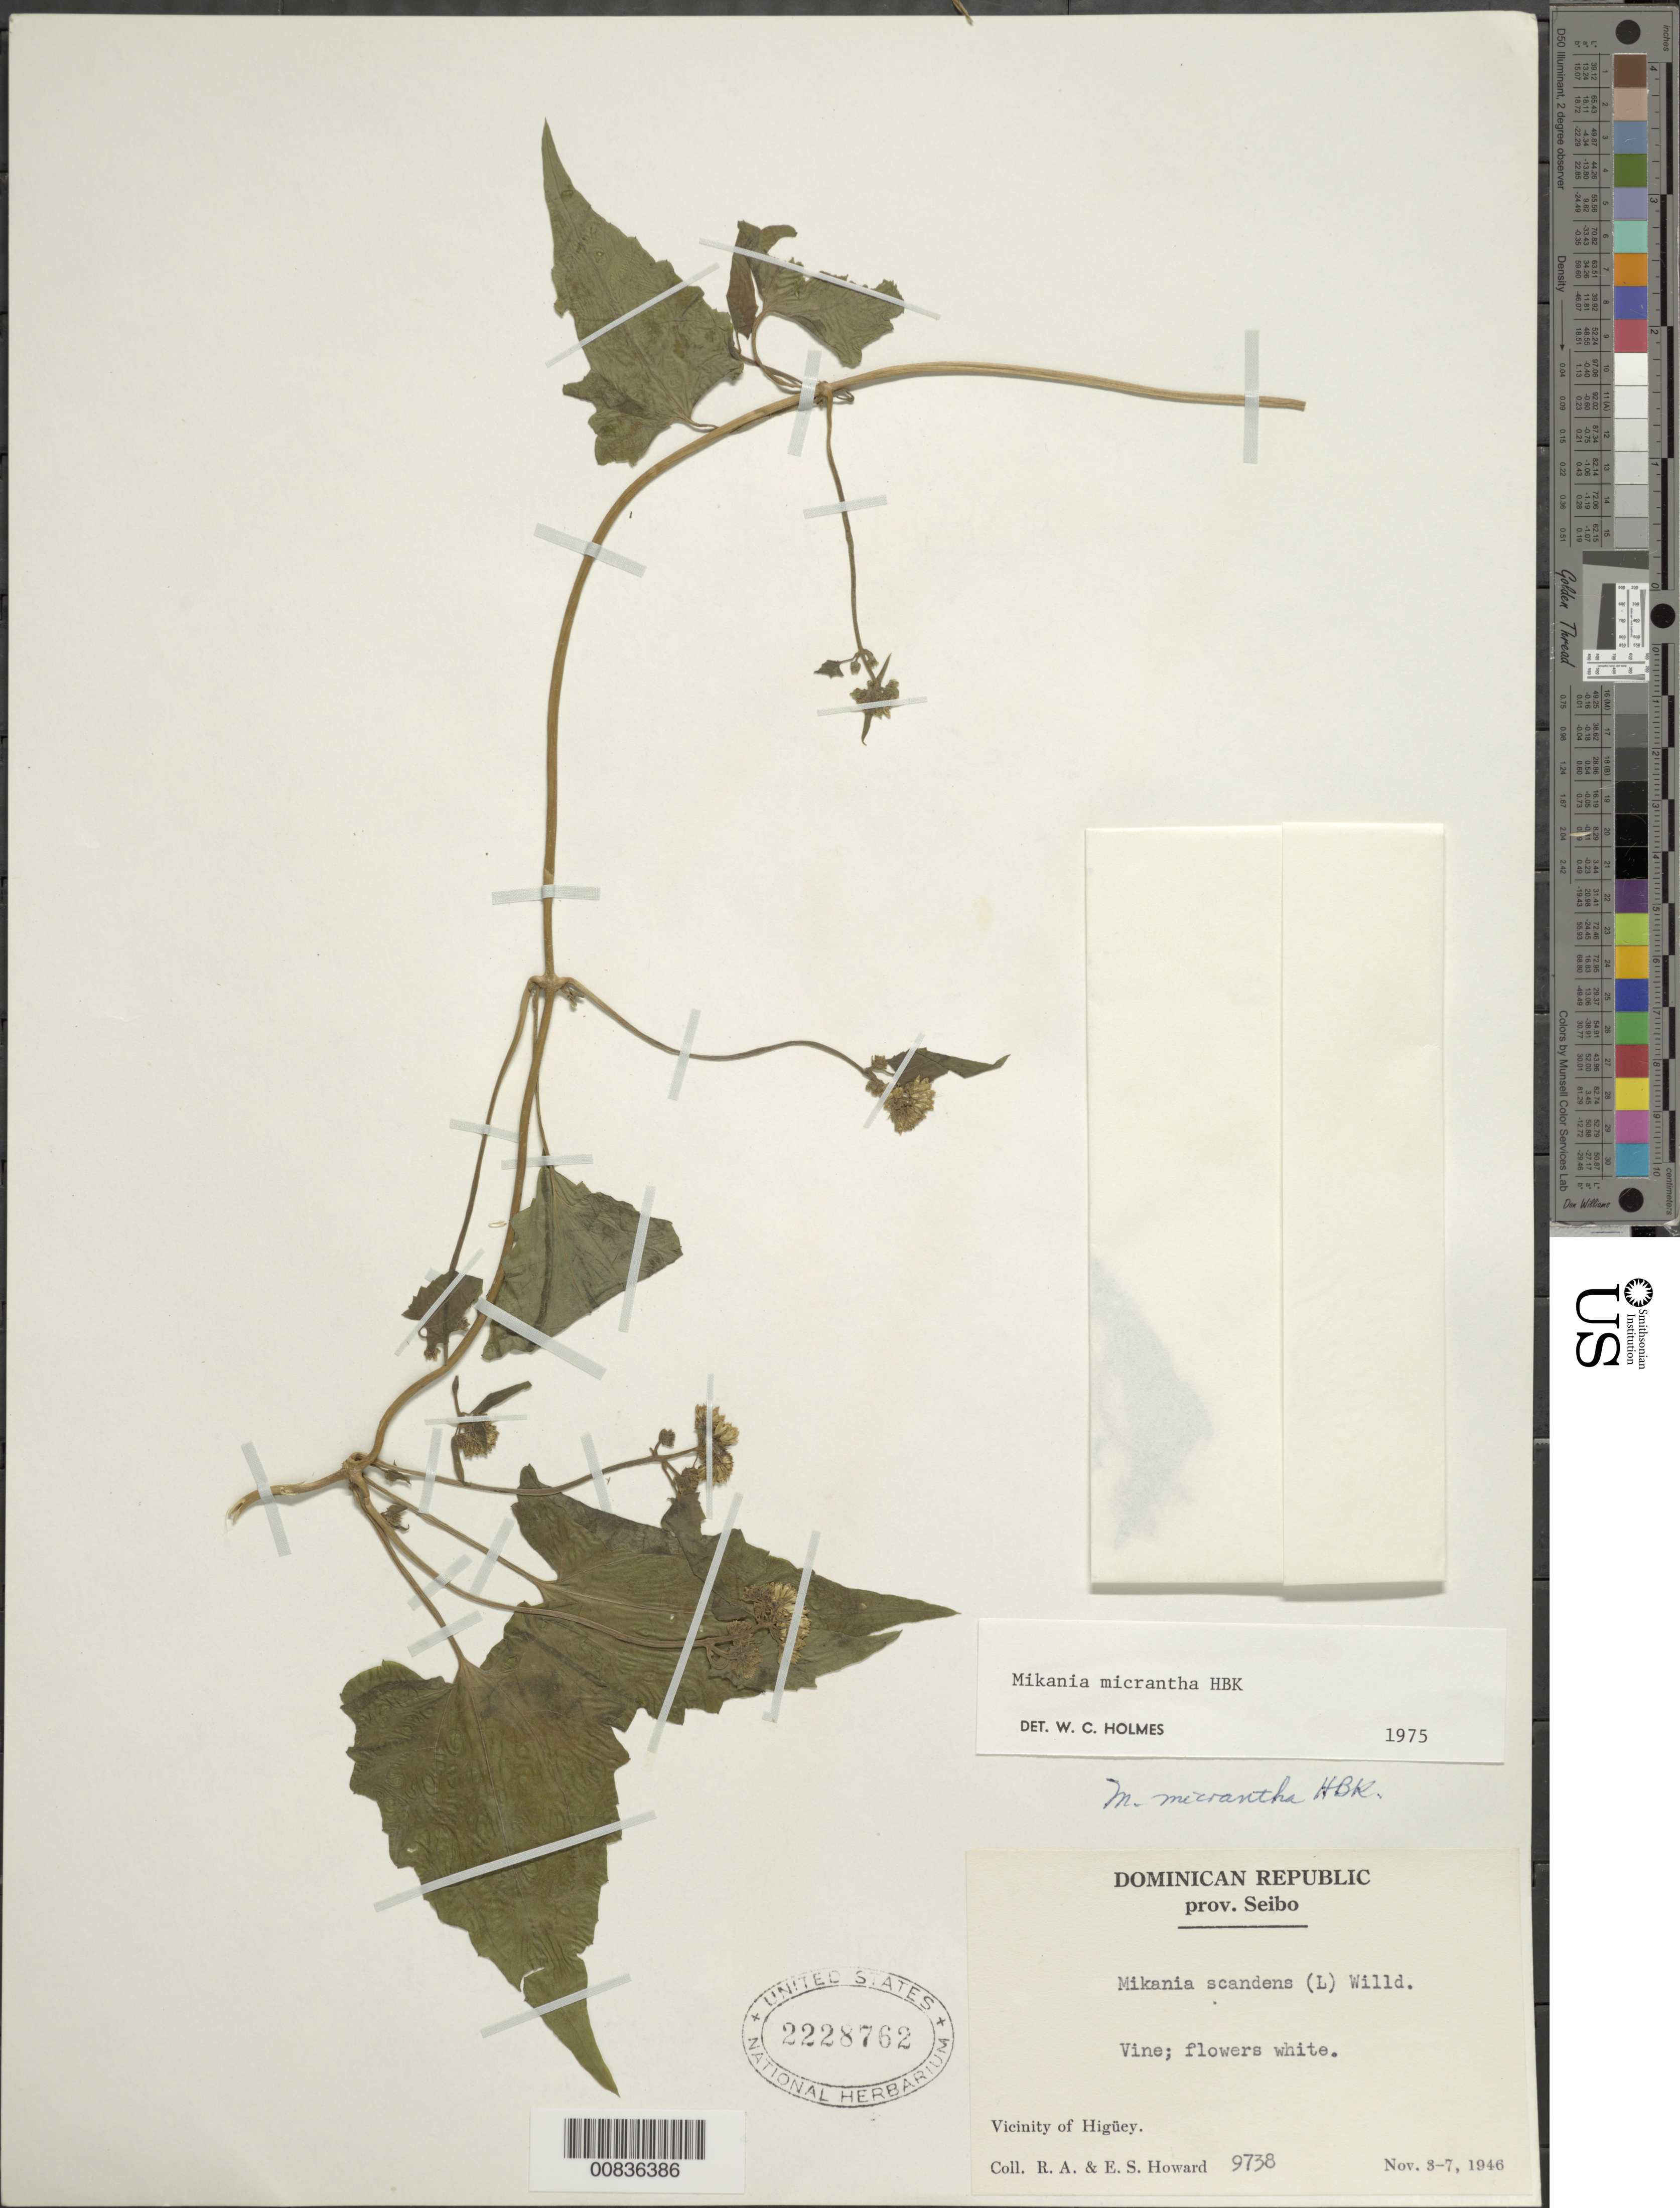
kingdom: Plantae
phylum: Tracheophyta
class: Magnoliopsida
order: Asterales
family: Asteraceae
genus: Mikania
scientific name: Mikania micrantha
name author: Kunth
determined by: Holmes, W. C.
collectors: R. A. Howard & E. S. Howard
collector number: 9738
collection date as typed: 03 Nov 1946 to 07 Nov 1946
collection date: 1946-11-03/1946-11-07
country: Dominican Republic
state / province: El Seibo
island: Hispaniola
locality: Vicinity of Higüey.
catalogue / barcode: US 2228762